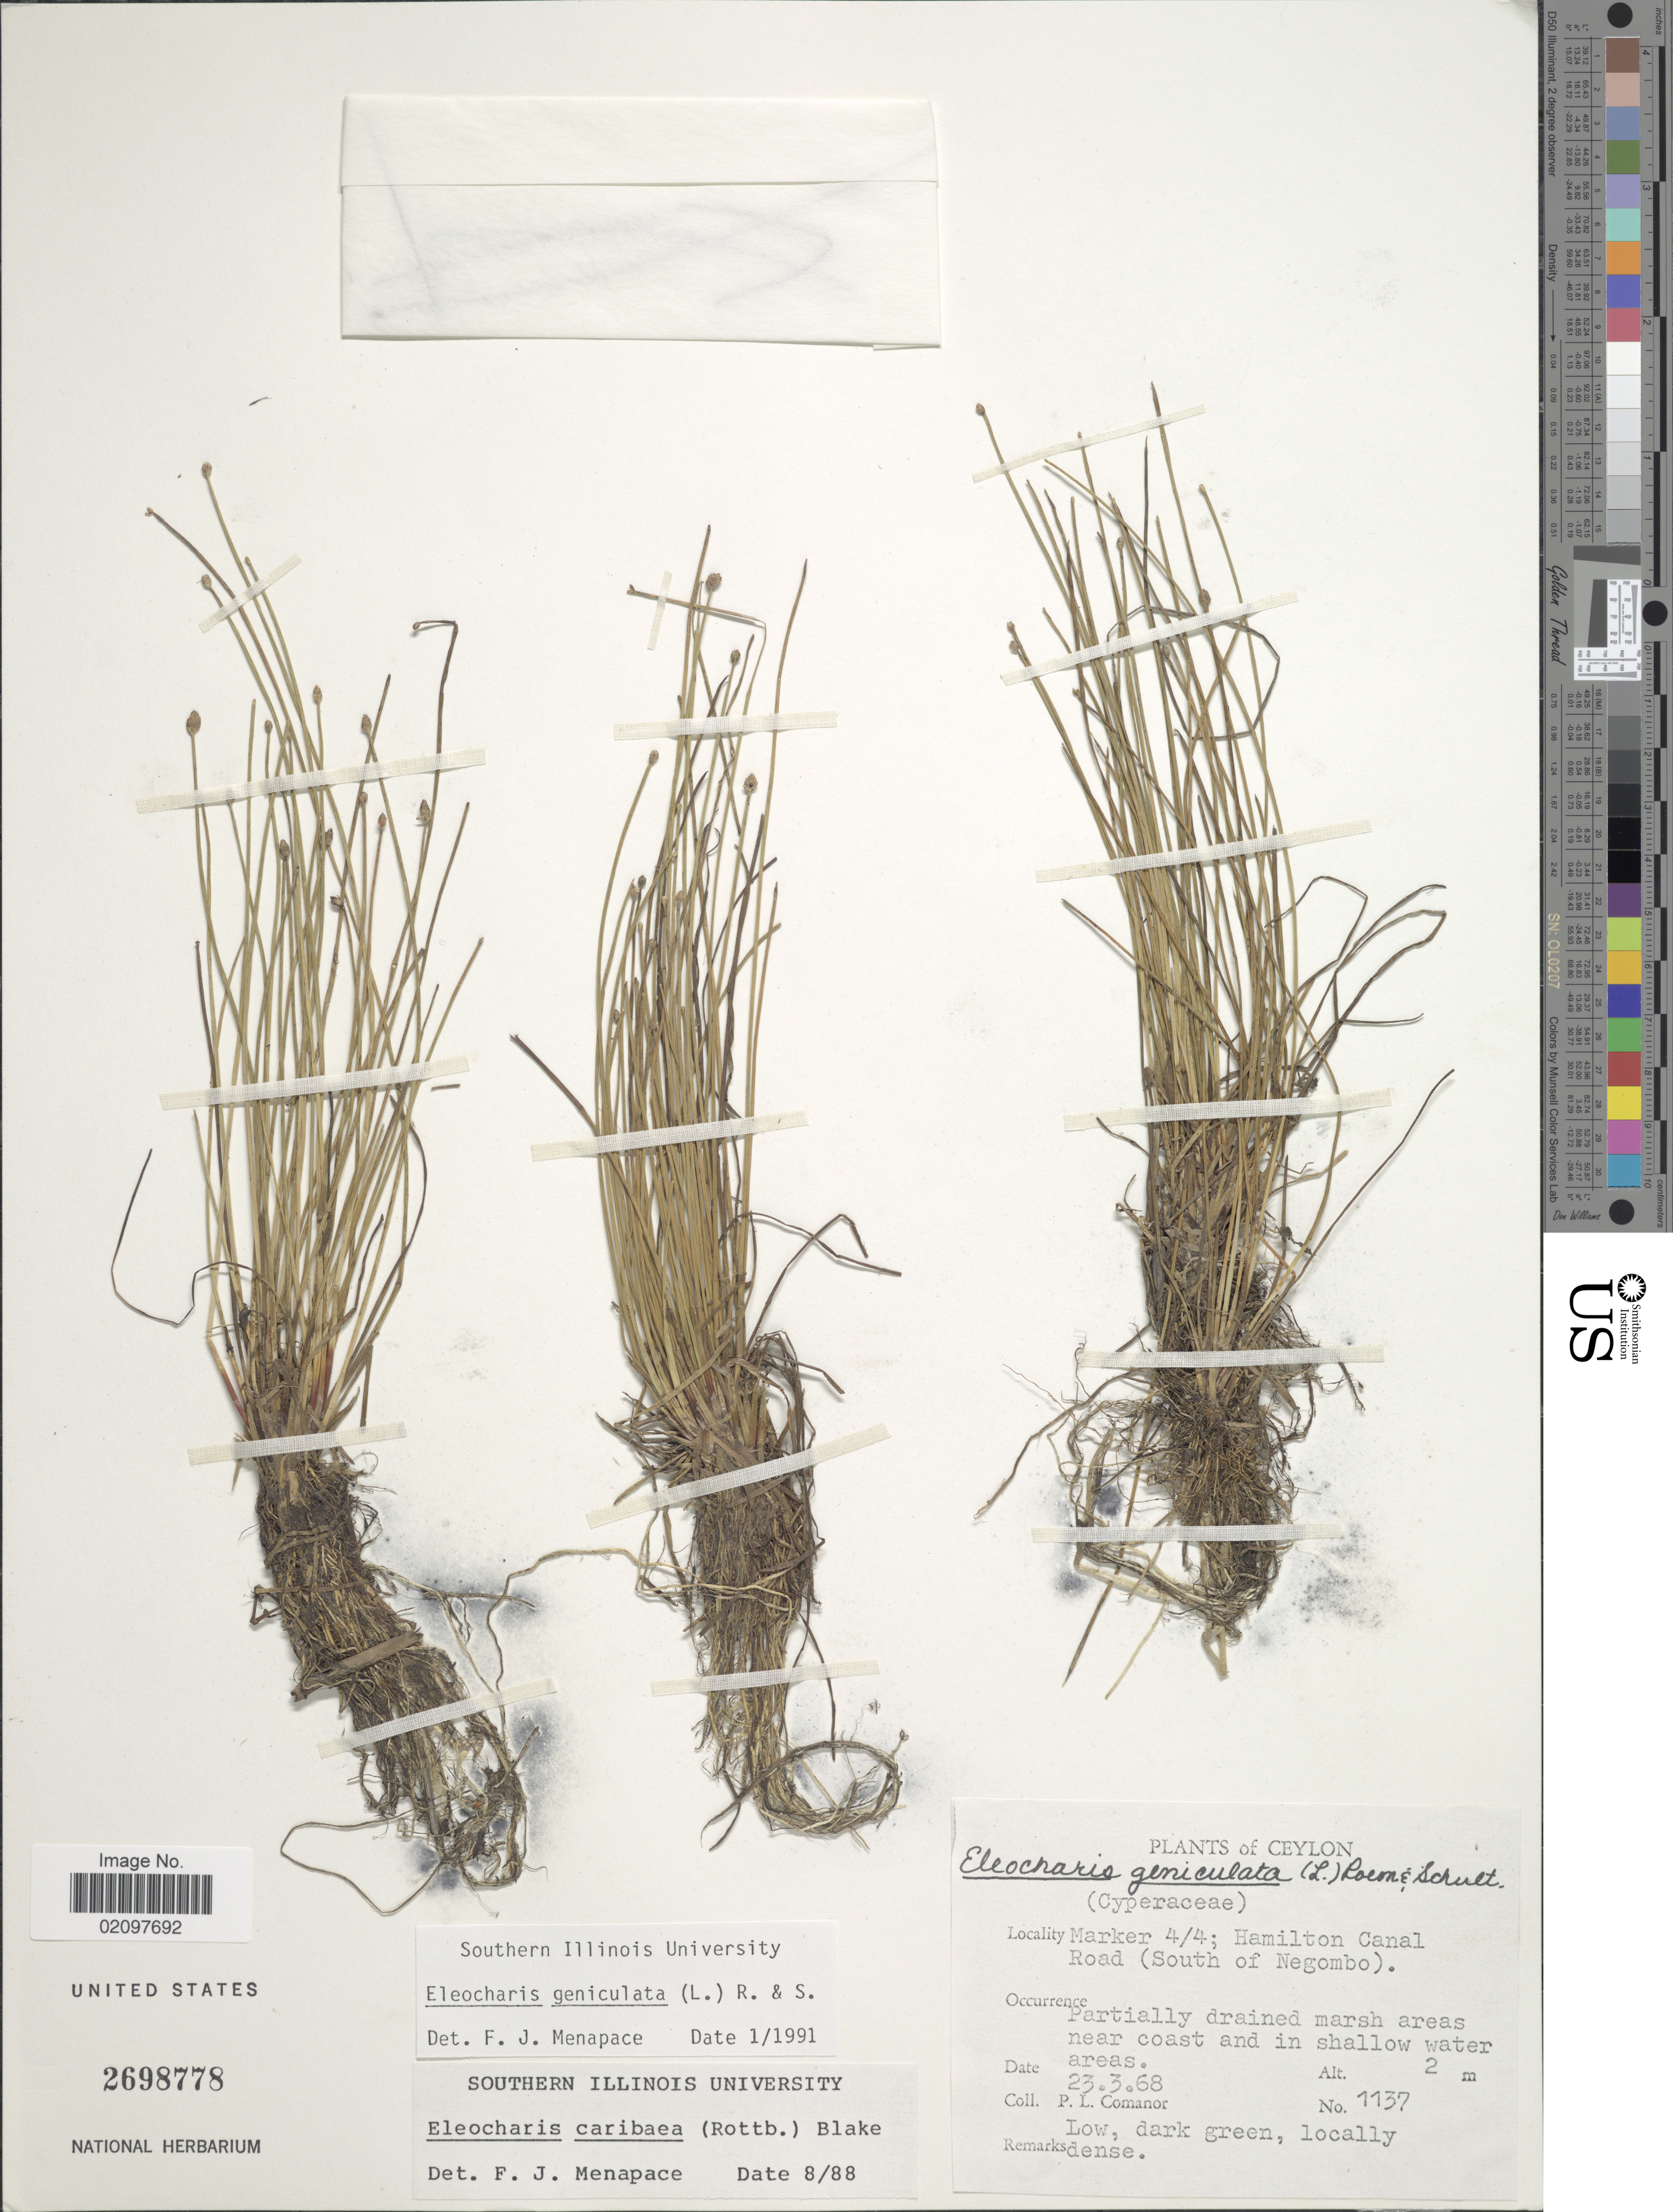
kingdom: Plantae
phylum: Tracheophyta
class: Liliopsida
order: Poales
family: Cyperaceae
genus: Eleocharis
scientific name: Eleocharis geniculata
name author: (L.) Roem. & Schult.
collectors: P. Comanor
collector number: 1137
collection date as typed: Transcribed d/m/y: 23/3/68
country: Sri Lanka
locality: Ceylon. Marker 4/4; Hamilton Canal Road (South of Negombo)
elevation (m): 2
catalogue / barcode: US 2698778